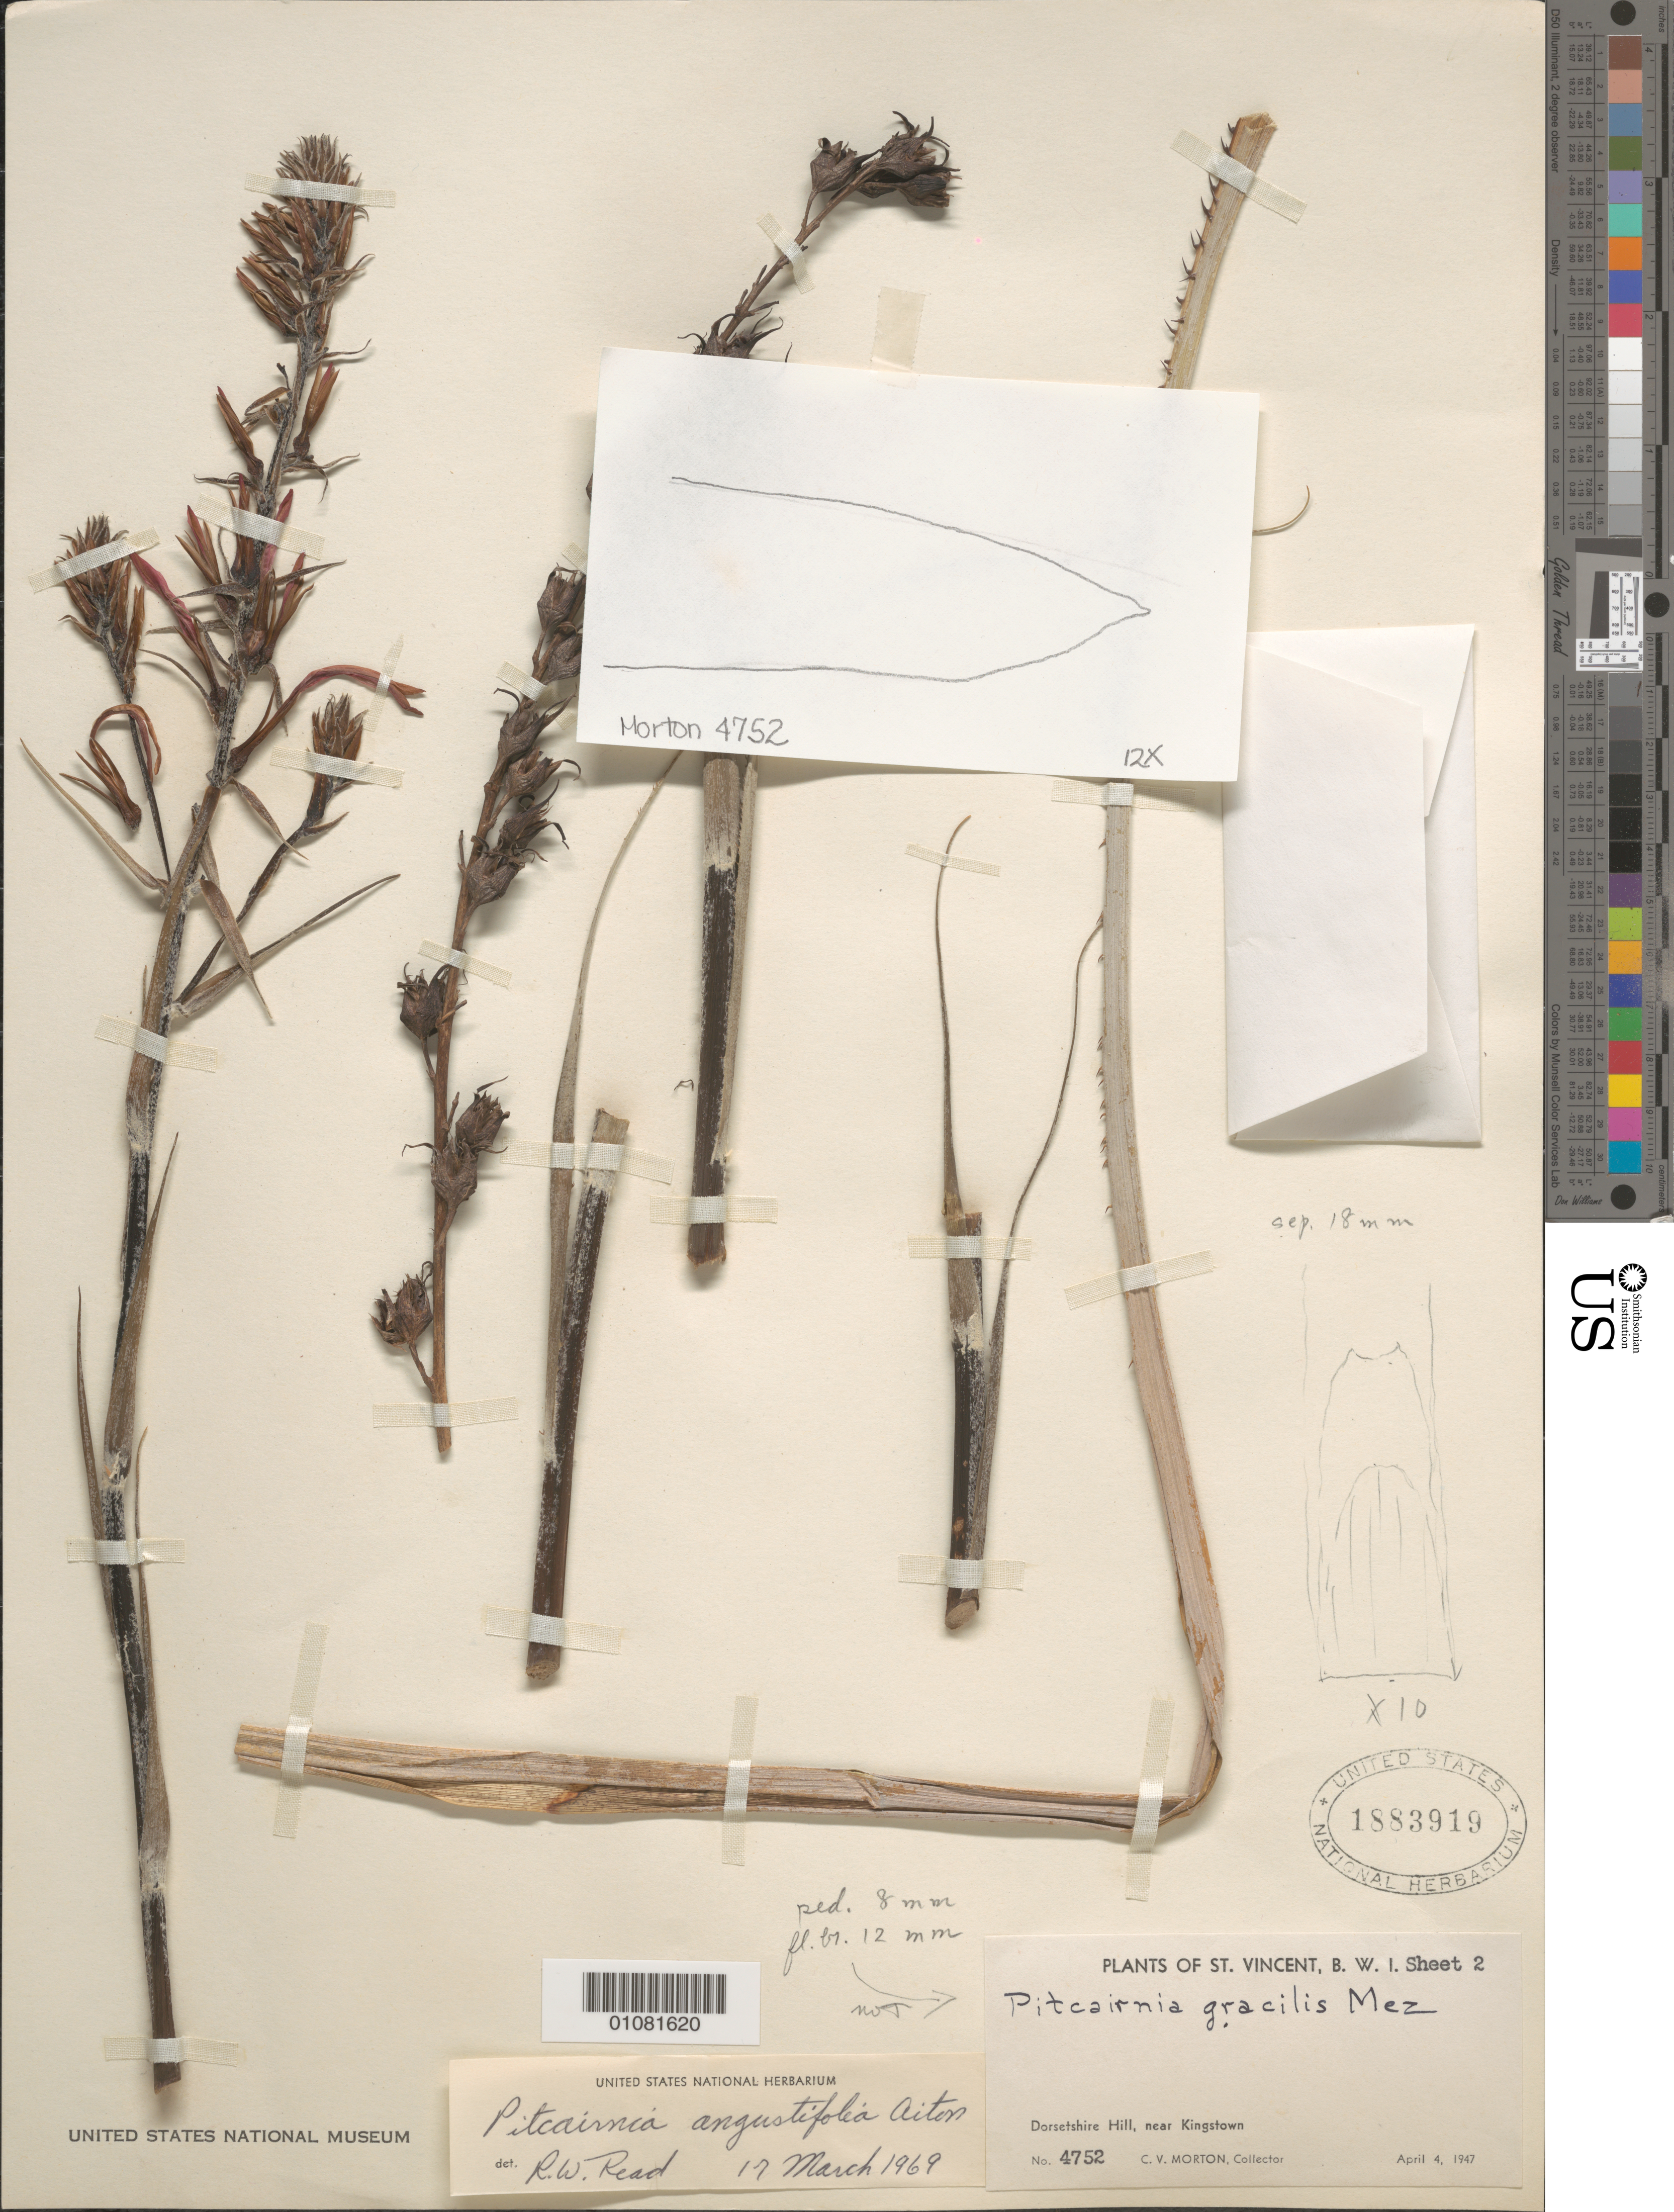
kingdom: Plantae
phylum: Tracheophyta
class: Liliopsida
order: Poales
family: Bromeliaceae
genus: Pitcairnia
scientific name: Pitcairnia angustifolia var. angustifolia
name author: Sol. ex Aiton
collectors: C. V. Morton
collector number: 4752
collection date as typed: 04 Apr 1947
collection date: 1947-04-04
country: St. Vincent - Grenadines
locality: Dorsetshire Hill, near Kingstown. Terrestrial herb on windswept summit.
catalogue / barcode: US 1883919